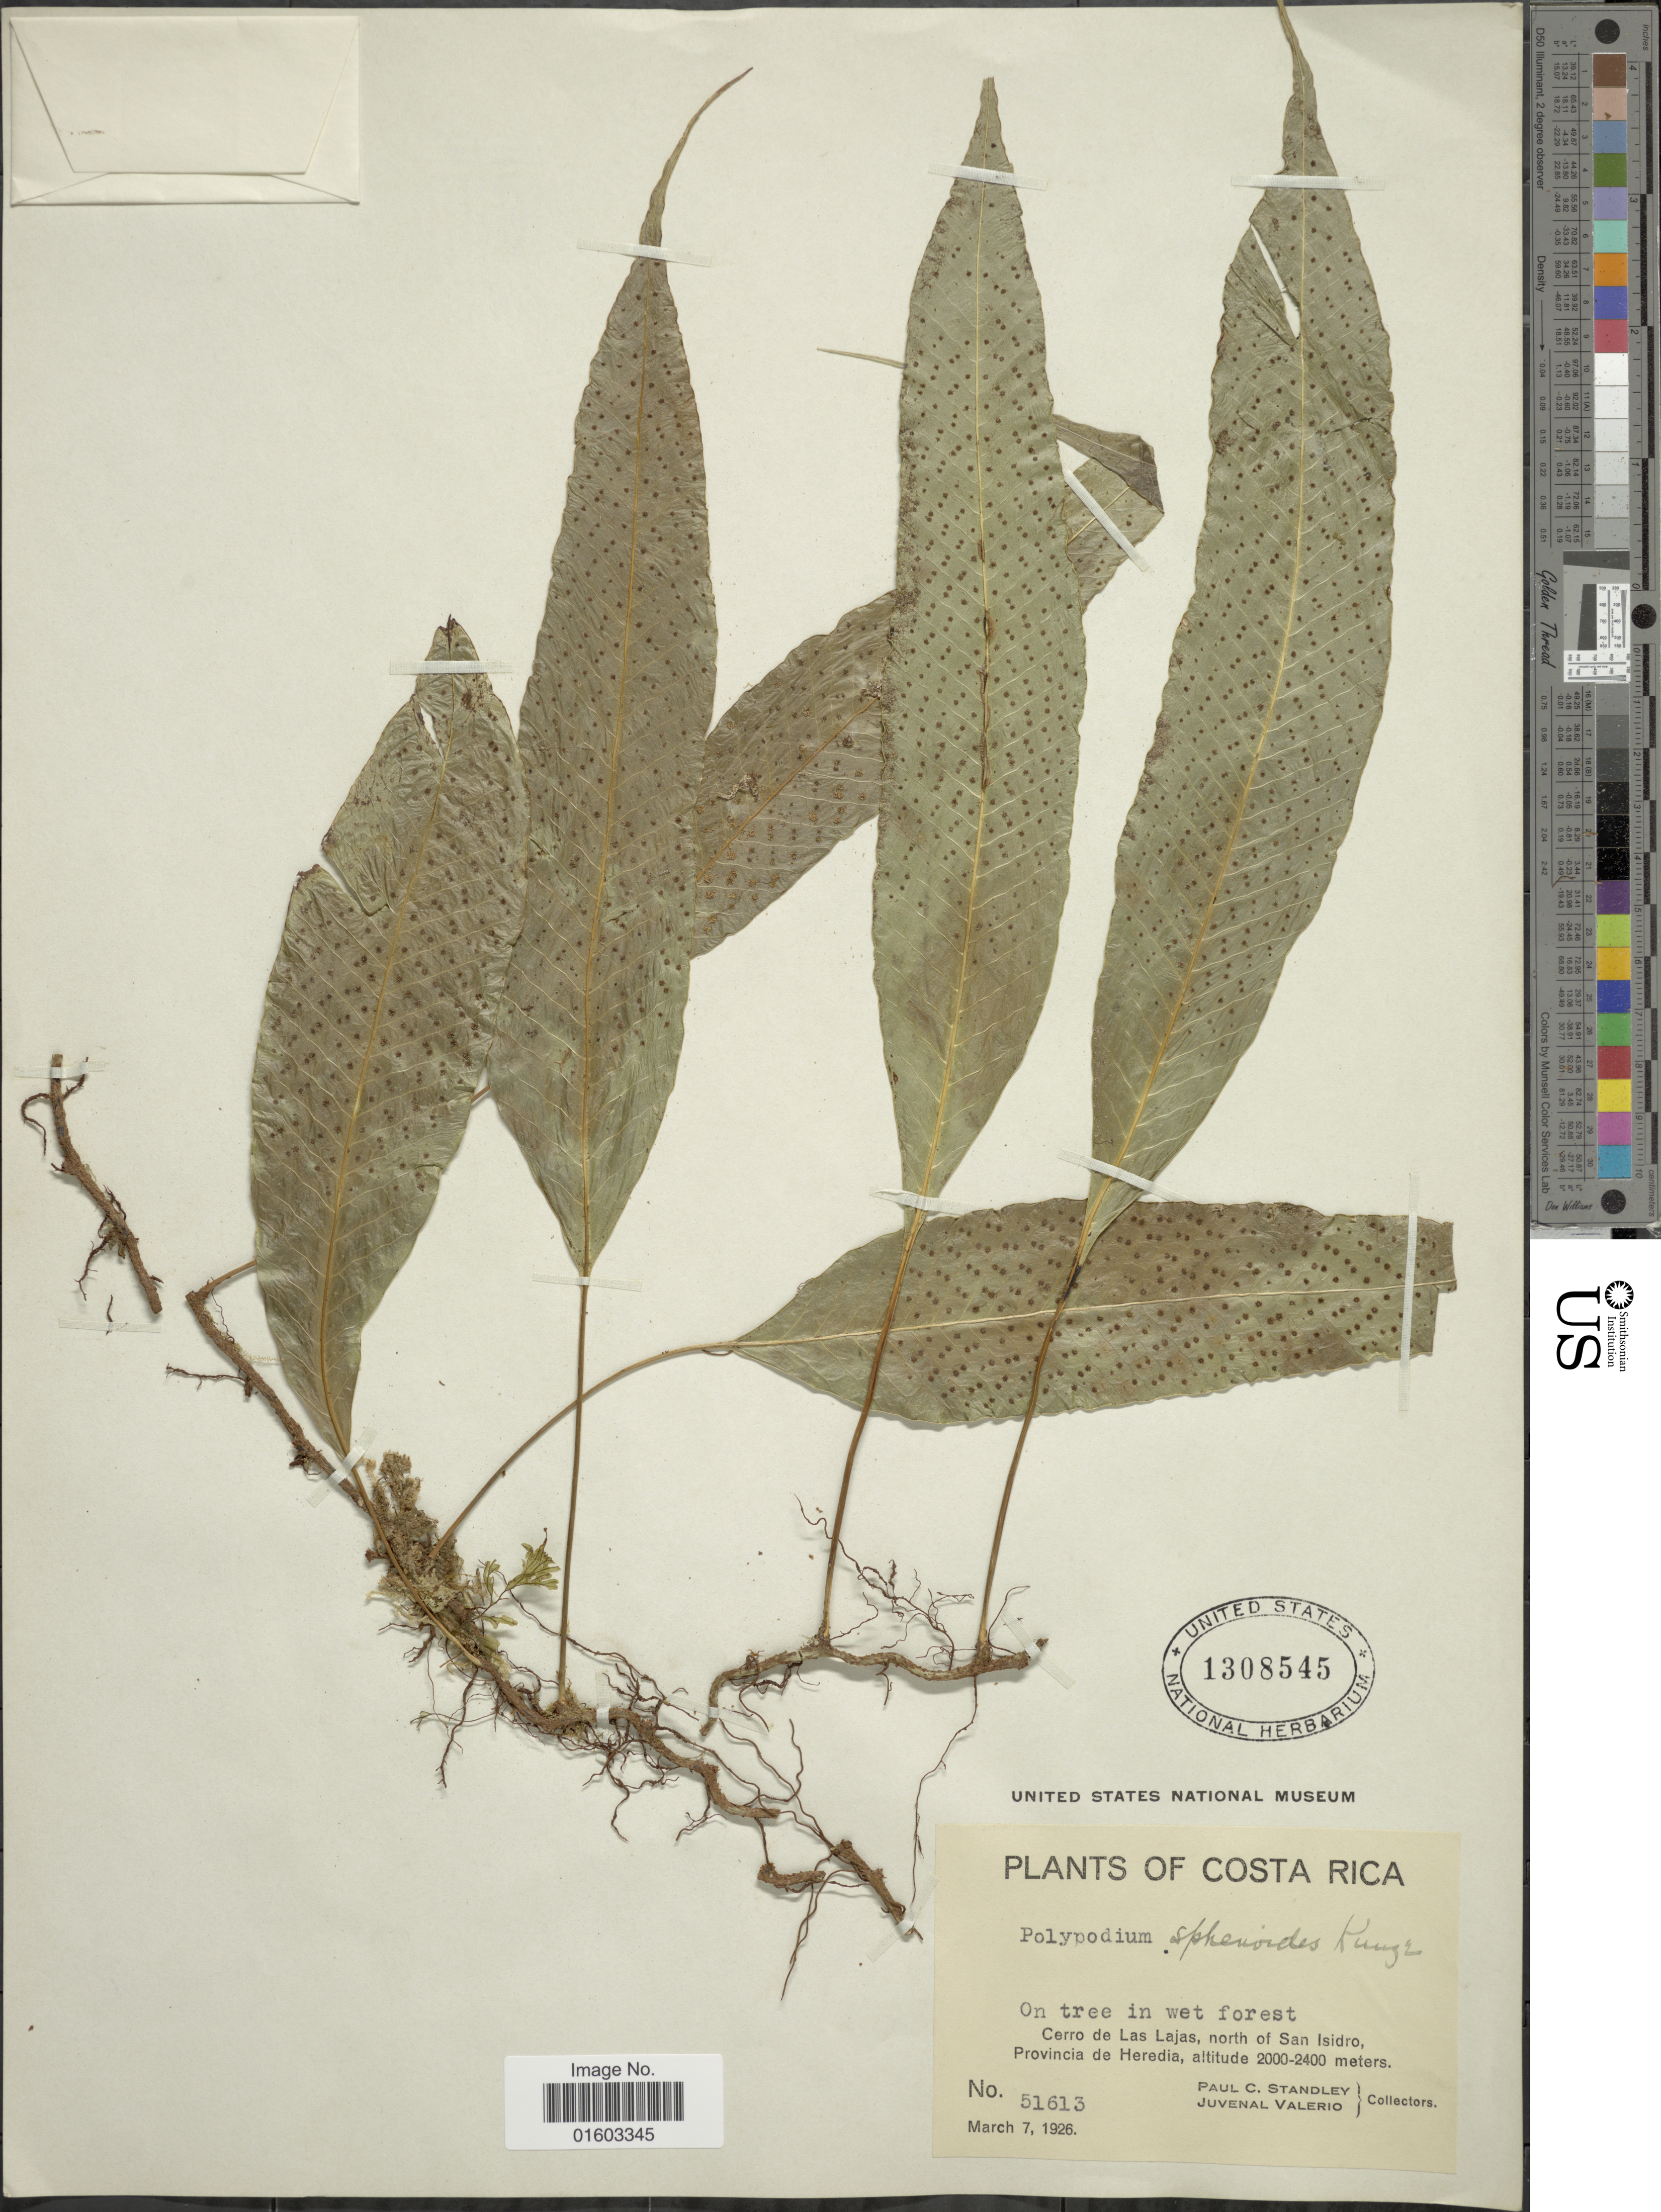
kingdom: Plantae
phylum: Tracheophyta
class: Polypodiopsida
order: Polypodiales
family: Polypodiaceae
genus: Campyloneurum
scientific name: Campyloneurum wercklei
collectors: P. C. Standley & J. Valerio R.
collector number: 51613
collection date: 1926-03-07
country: Costa Rica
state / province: Heredia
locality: Cerro de Las Lajas, north of San Isidro, Provincia de Heredia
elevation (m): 2000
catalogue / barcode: US 1308545